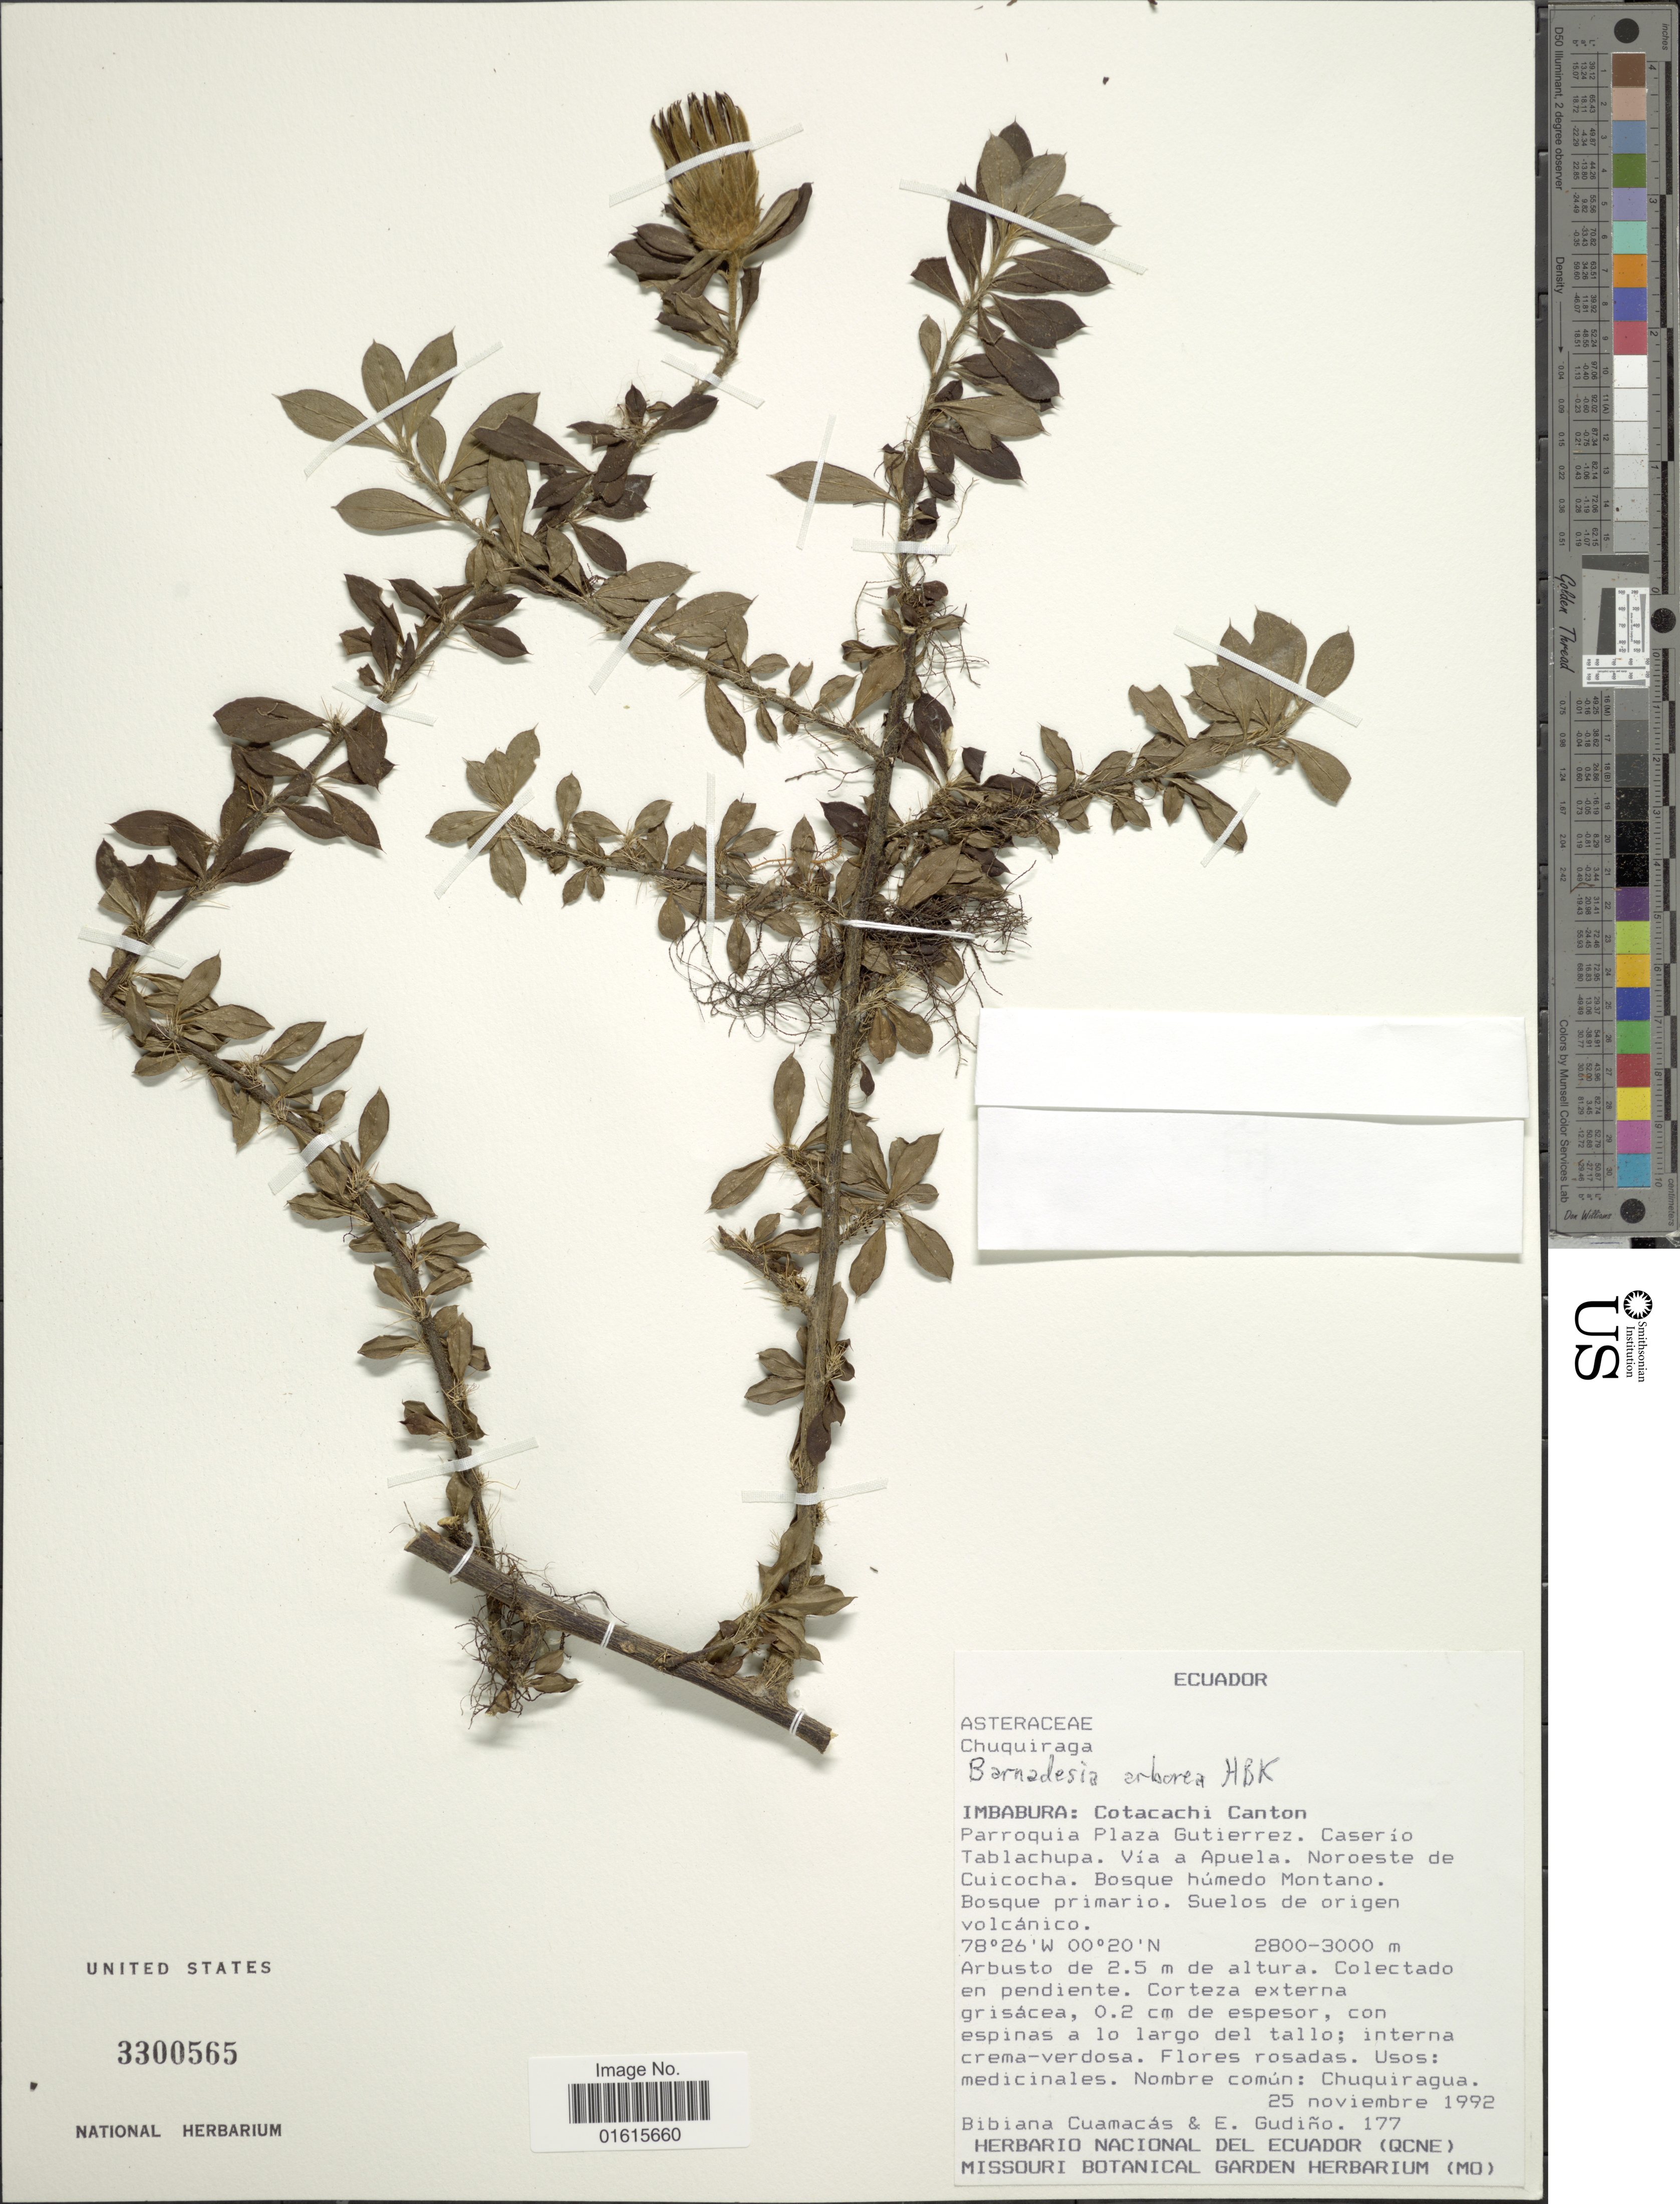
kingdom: Plantae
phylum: Tracheophyta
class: Magnoliopsida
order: Asterales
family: Asteraceae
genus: Barnadesia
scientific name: Barnadesia arborea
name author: Kunth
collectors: B. Cuamacas & E. Gudiño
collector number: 177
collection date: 1992-11-25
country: Ecuador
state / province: Imbabura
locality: Cotacachi Canton, Parroquia Plaza Gutierrez. Caserio Tablachupa. Via a Apuela. Noroeste de Cuicocha. Bosque humedo Montano, Bosque primario. Suelos de origen volcanico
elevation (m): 2800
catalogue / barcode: US 3300565